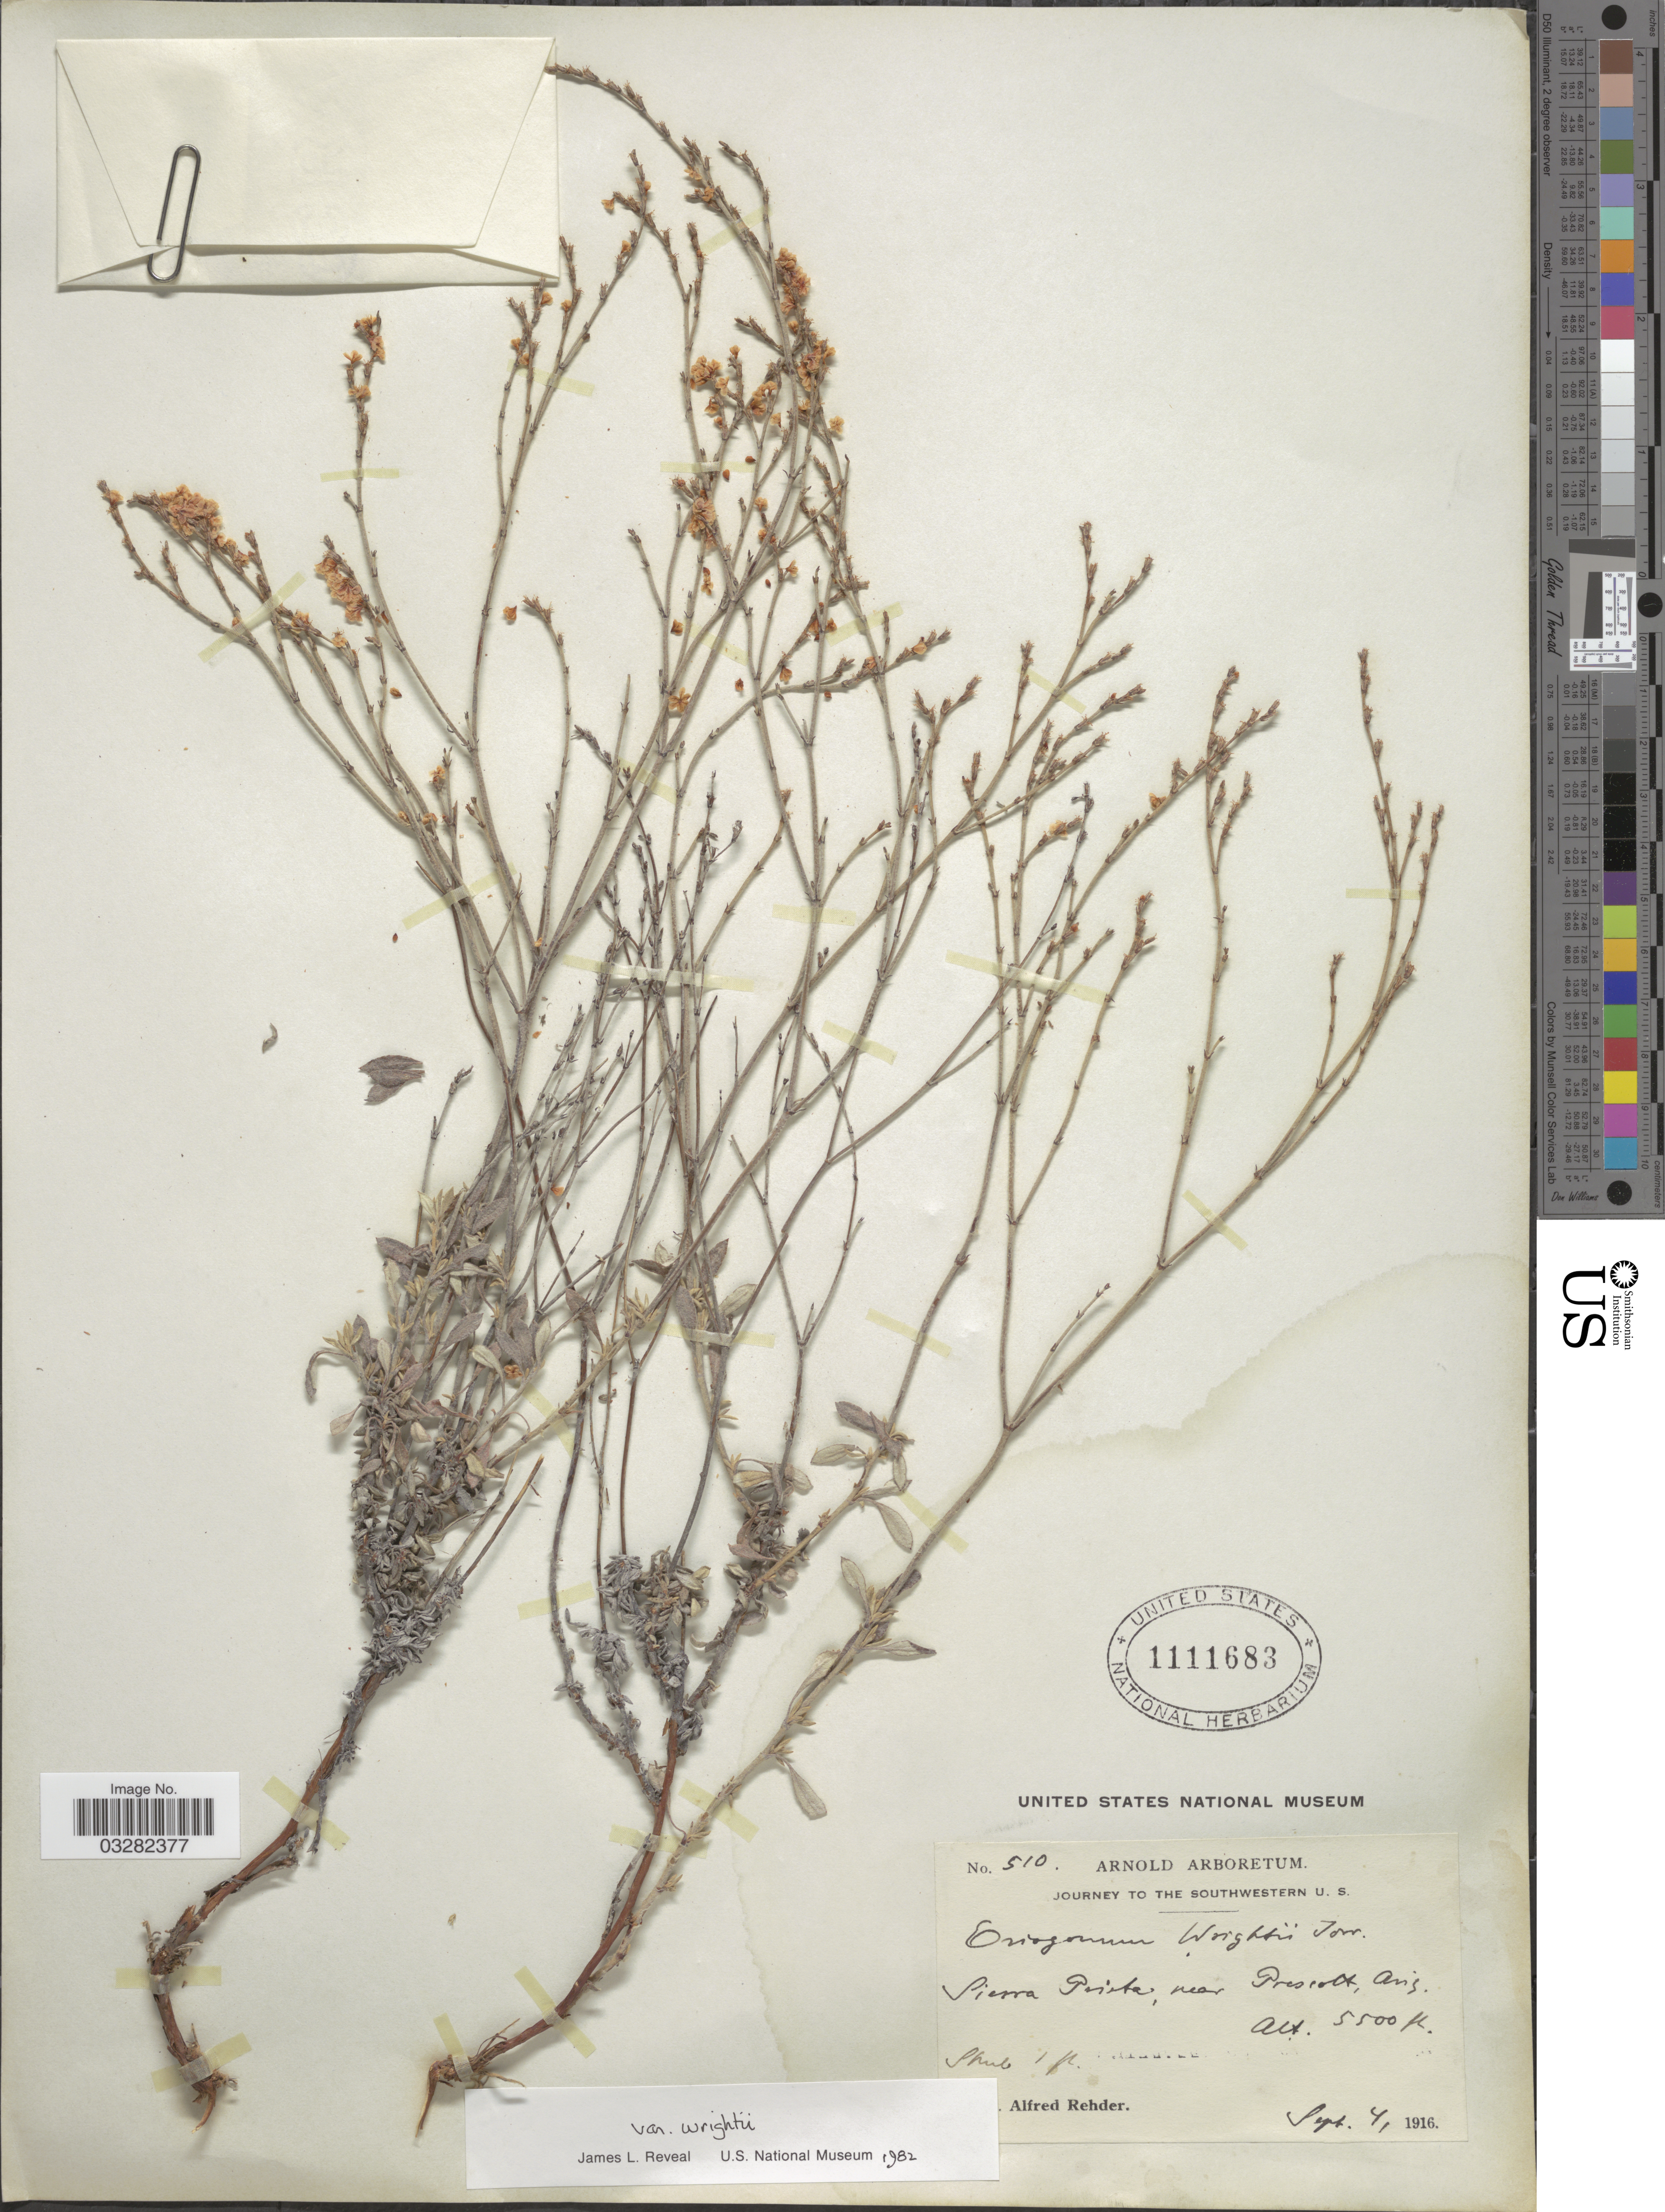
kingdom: Plantae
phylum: Tracheophyta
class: Magnoliopsida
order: Caryophyllales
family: Polygonaceae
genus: Eriogonum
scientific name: Eriogonum wrightii var. wrightii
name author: Torr. ex Benth.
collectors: A. Rehder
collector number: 510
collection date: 1916-09-04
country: United States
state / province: Arizona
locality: Sierra Prieta, near Prescott.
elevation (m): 1676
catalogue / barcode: US 1111683